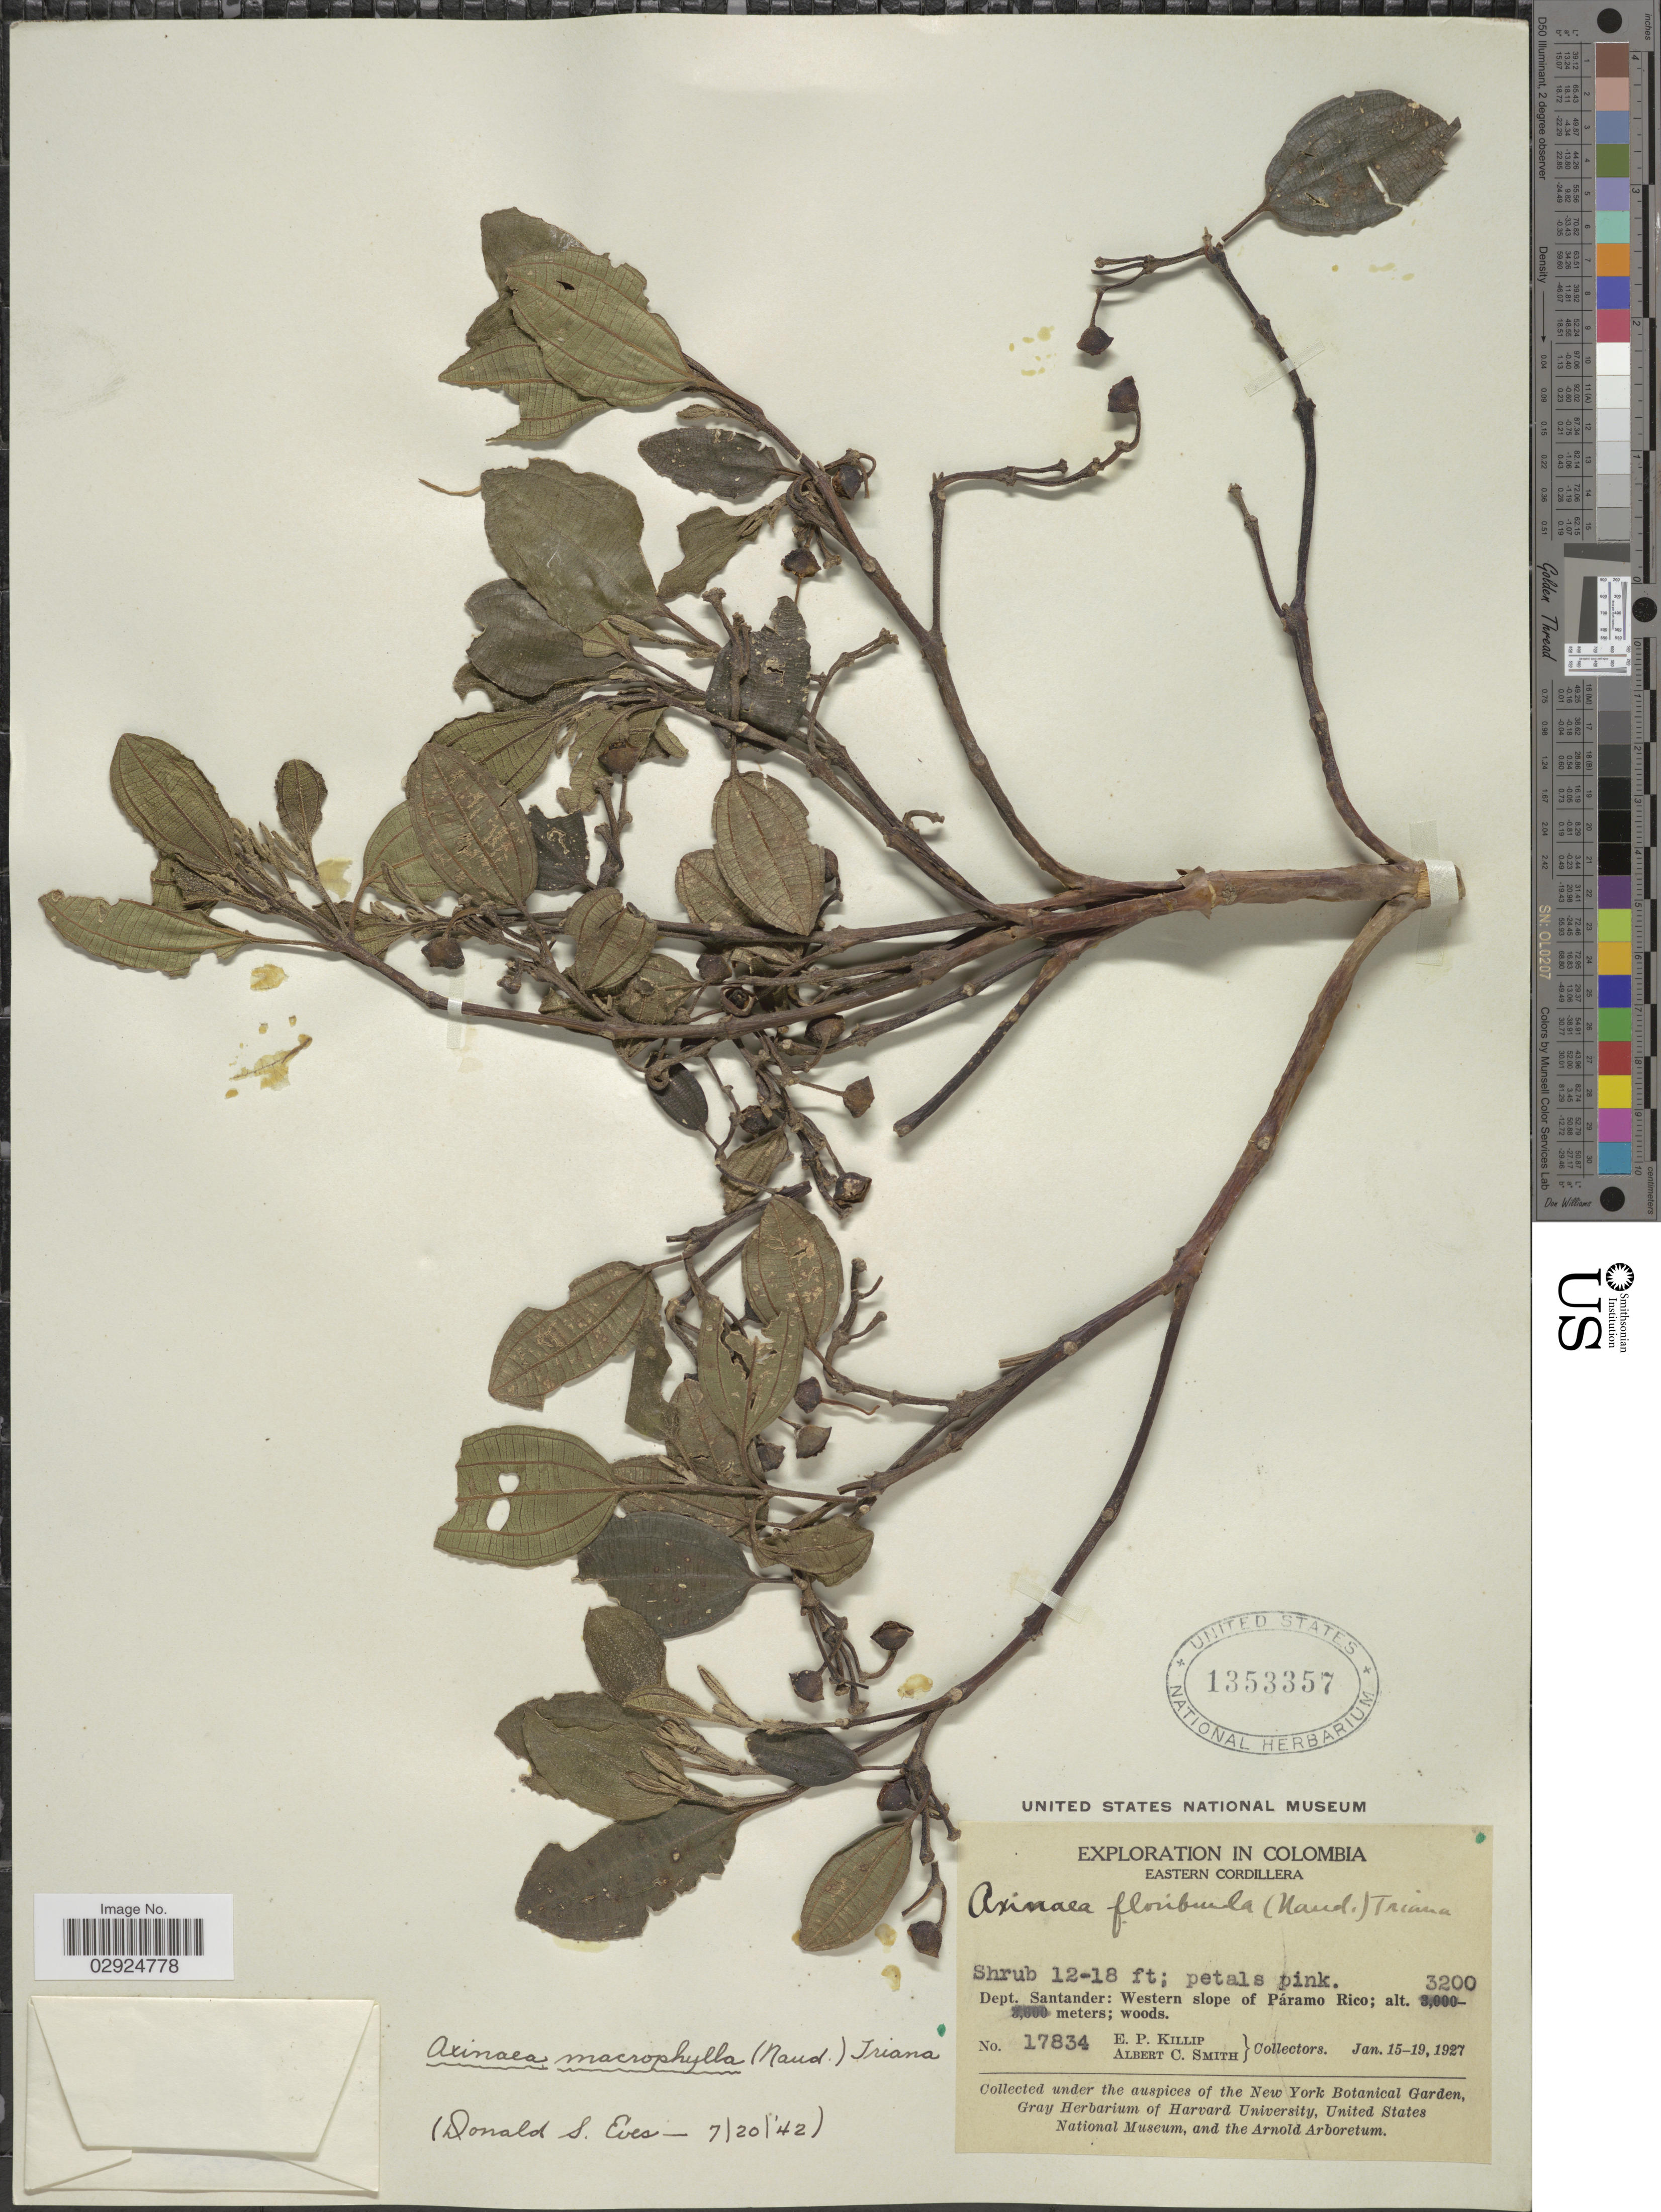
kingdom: Plantae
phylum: Tracheophyta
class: Magnoliopsida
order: Myrtales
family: Melastomataceae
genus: Axinaea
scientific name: Axinaea macrophylla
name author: (Naudin) Triana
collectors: E. P. Killip & A. C. Smith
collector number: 17834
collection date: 1927-01-15/1927-01-19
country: Colombia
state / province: Santander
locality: Eastern Cordillera. Dept. Santander: Western slope of Páramo Rico.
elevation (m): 3200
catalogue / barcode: US 1353357